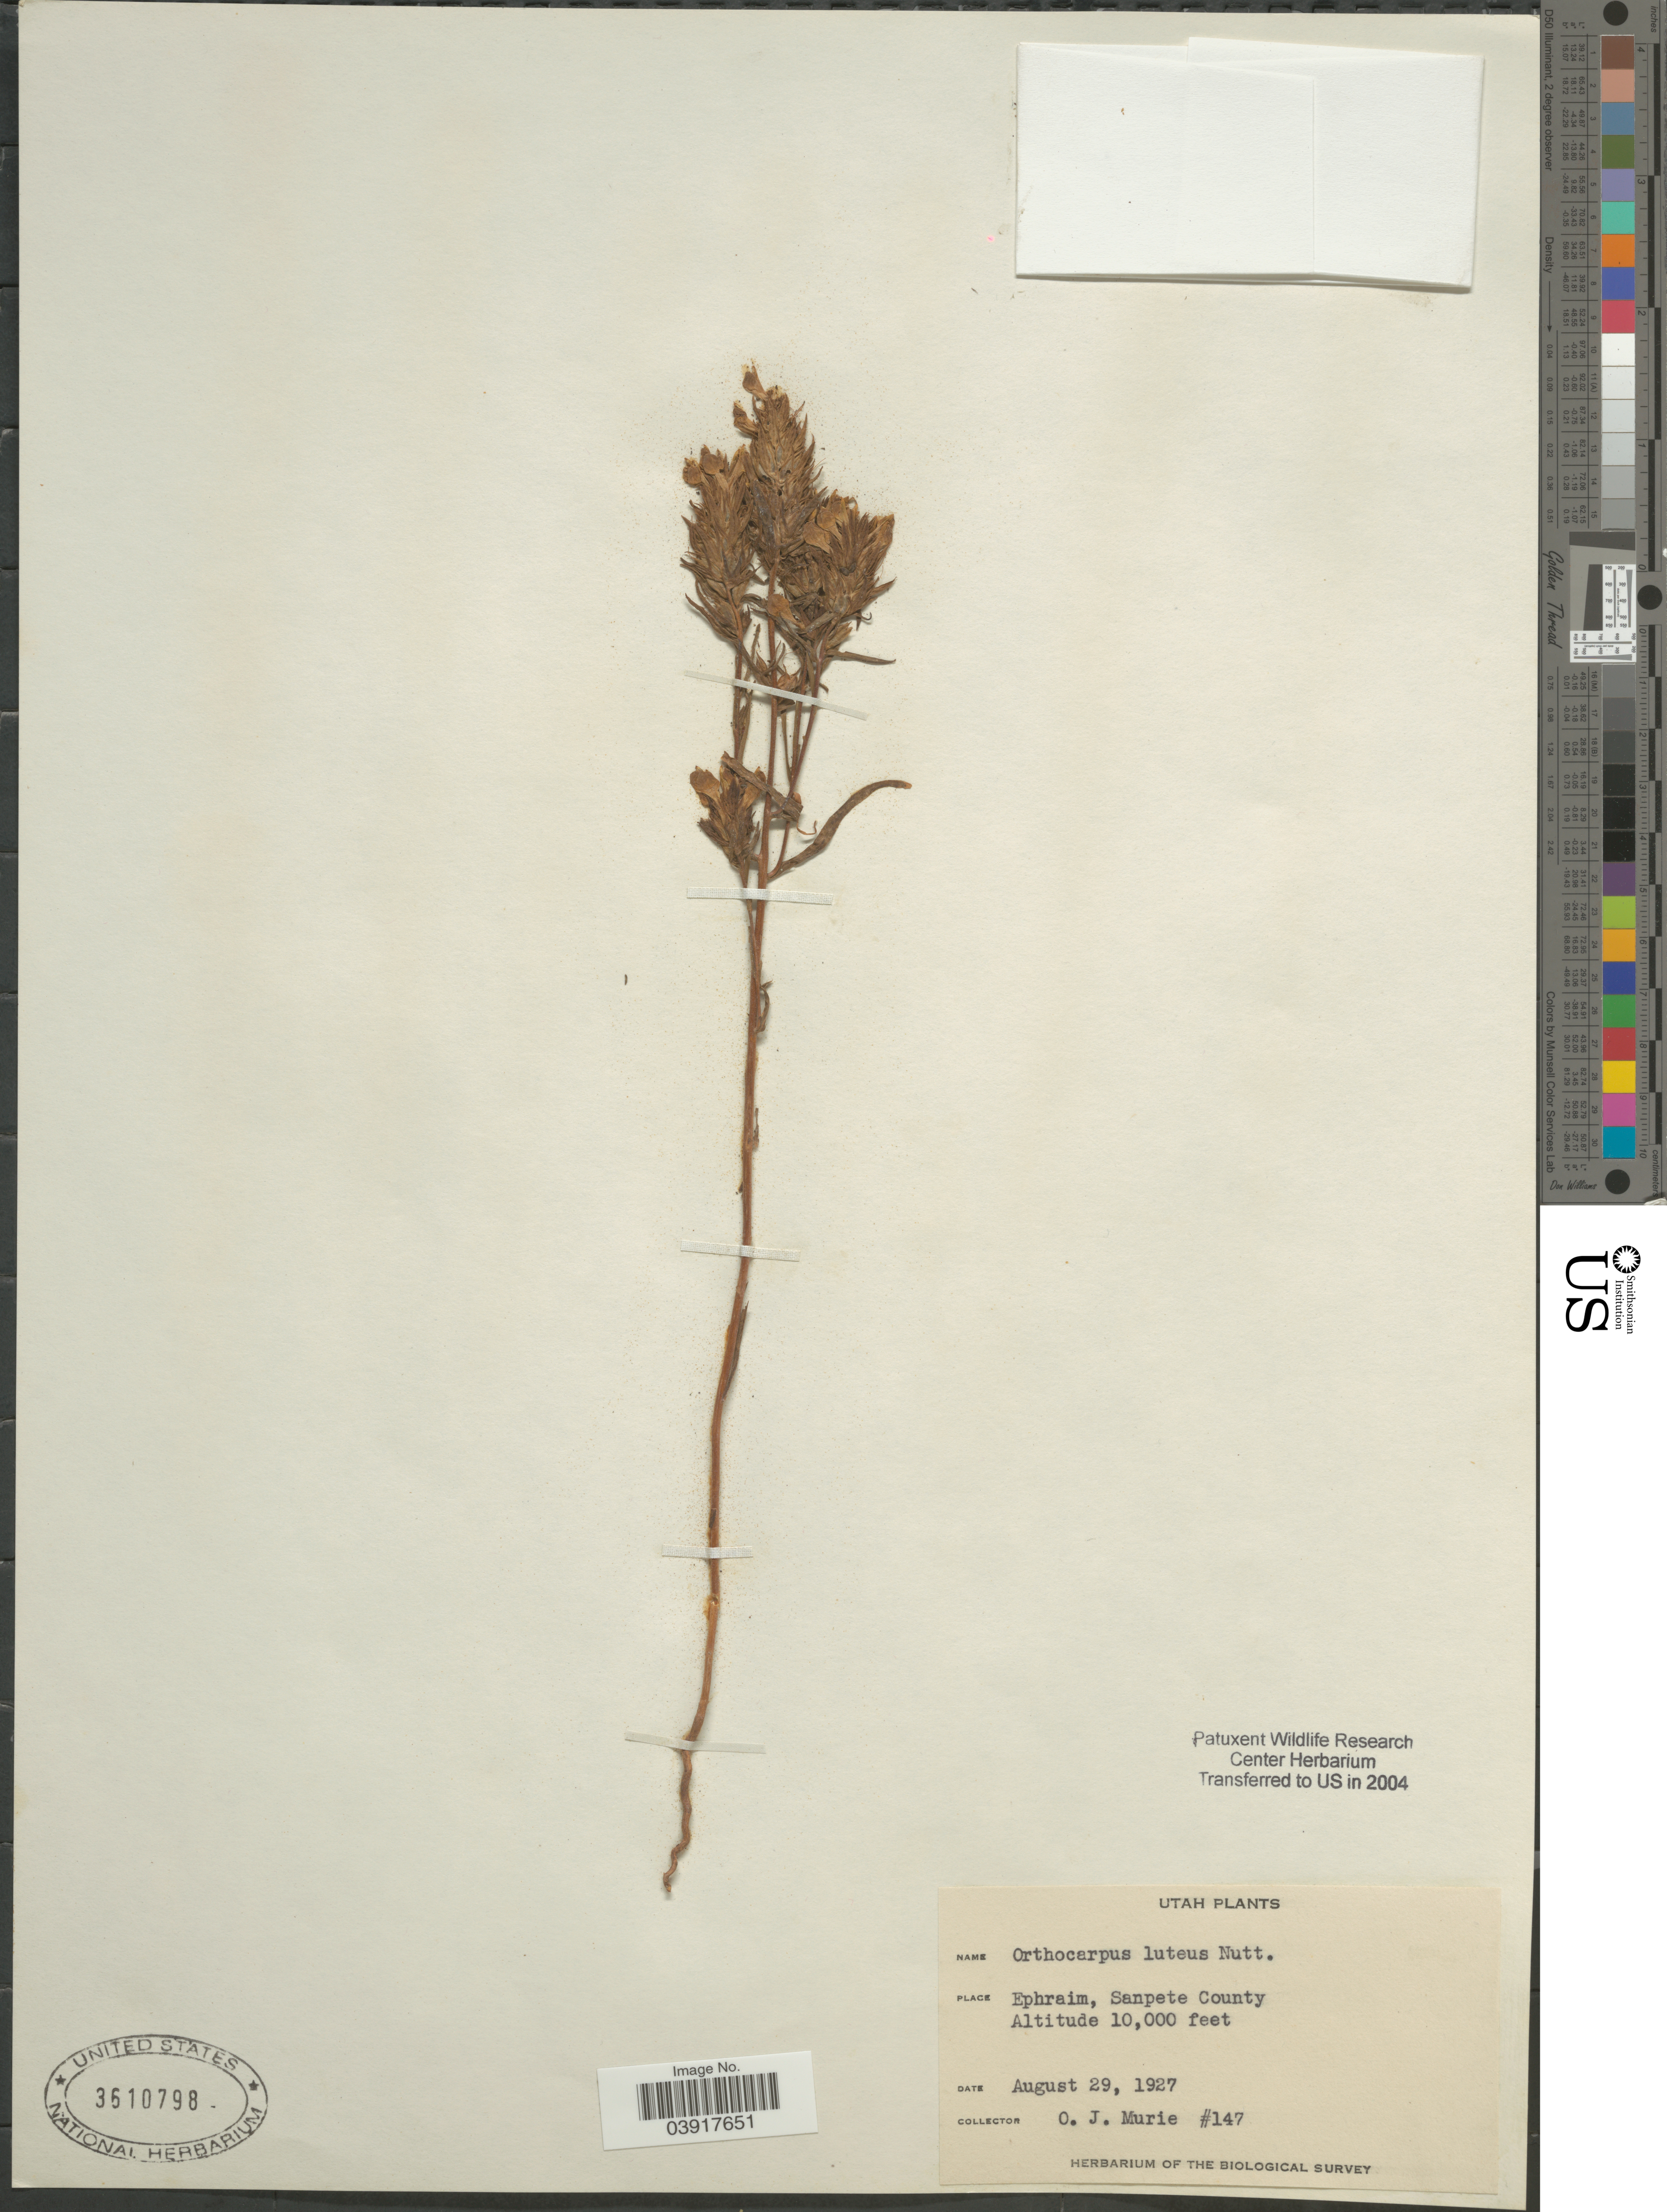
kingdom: Plantae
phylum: Tracheophyta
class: Magnoliopsida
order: Lamiales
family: Orobanchaceae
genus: Orthocarpus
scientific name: Orthocarpus luteus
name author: Nutt.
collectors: O. Murie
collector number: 147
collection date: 1927-08-29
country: United States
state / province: Utah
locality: Ephraim, Sanpete County.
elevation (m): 3048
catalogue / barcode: US 3610798